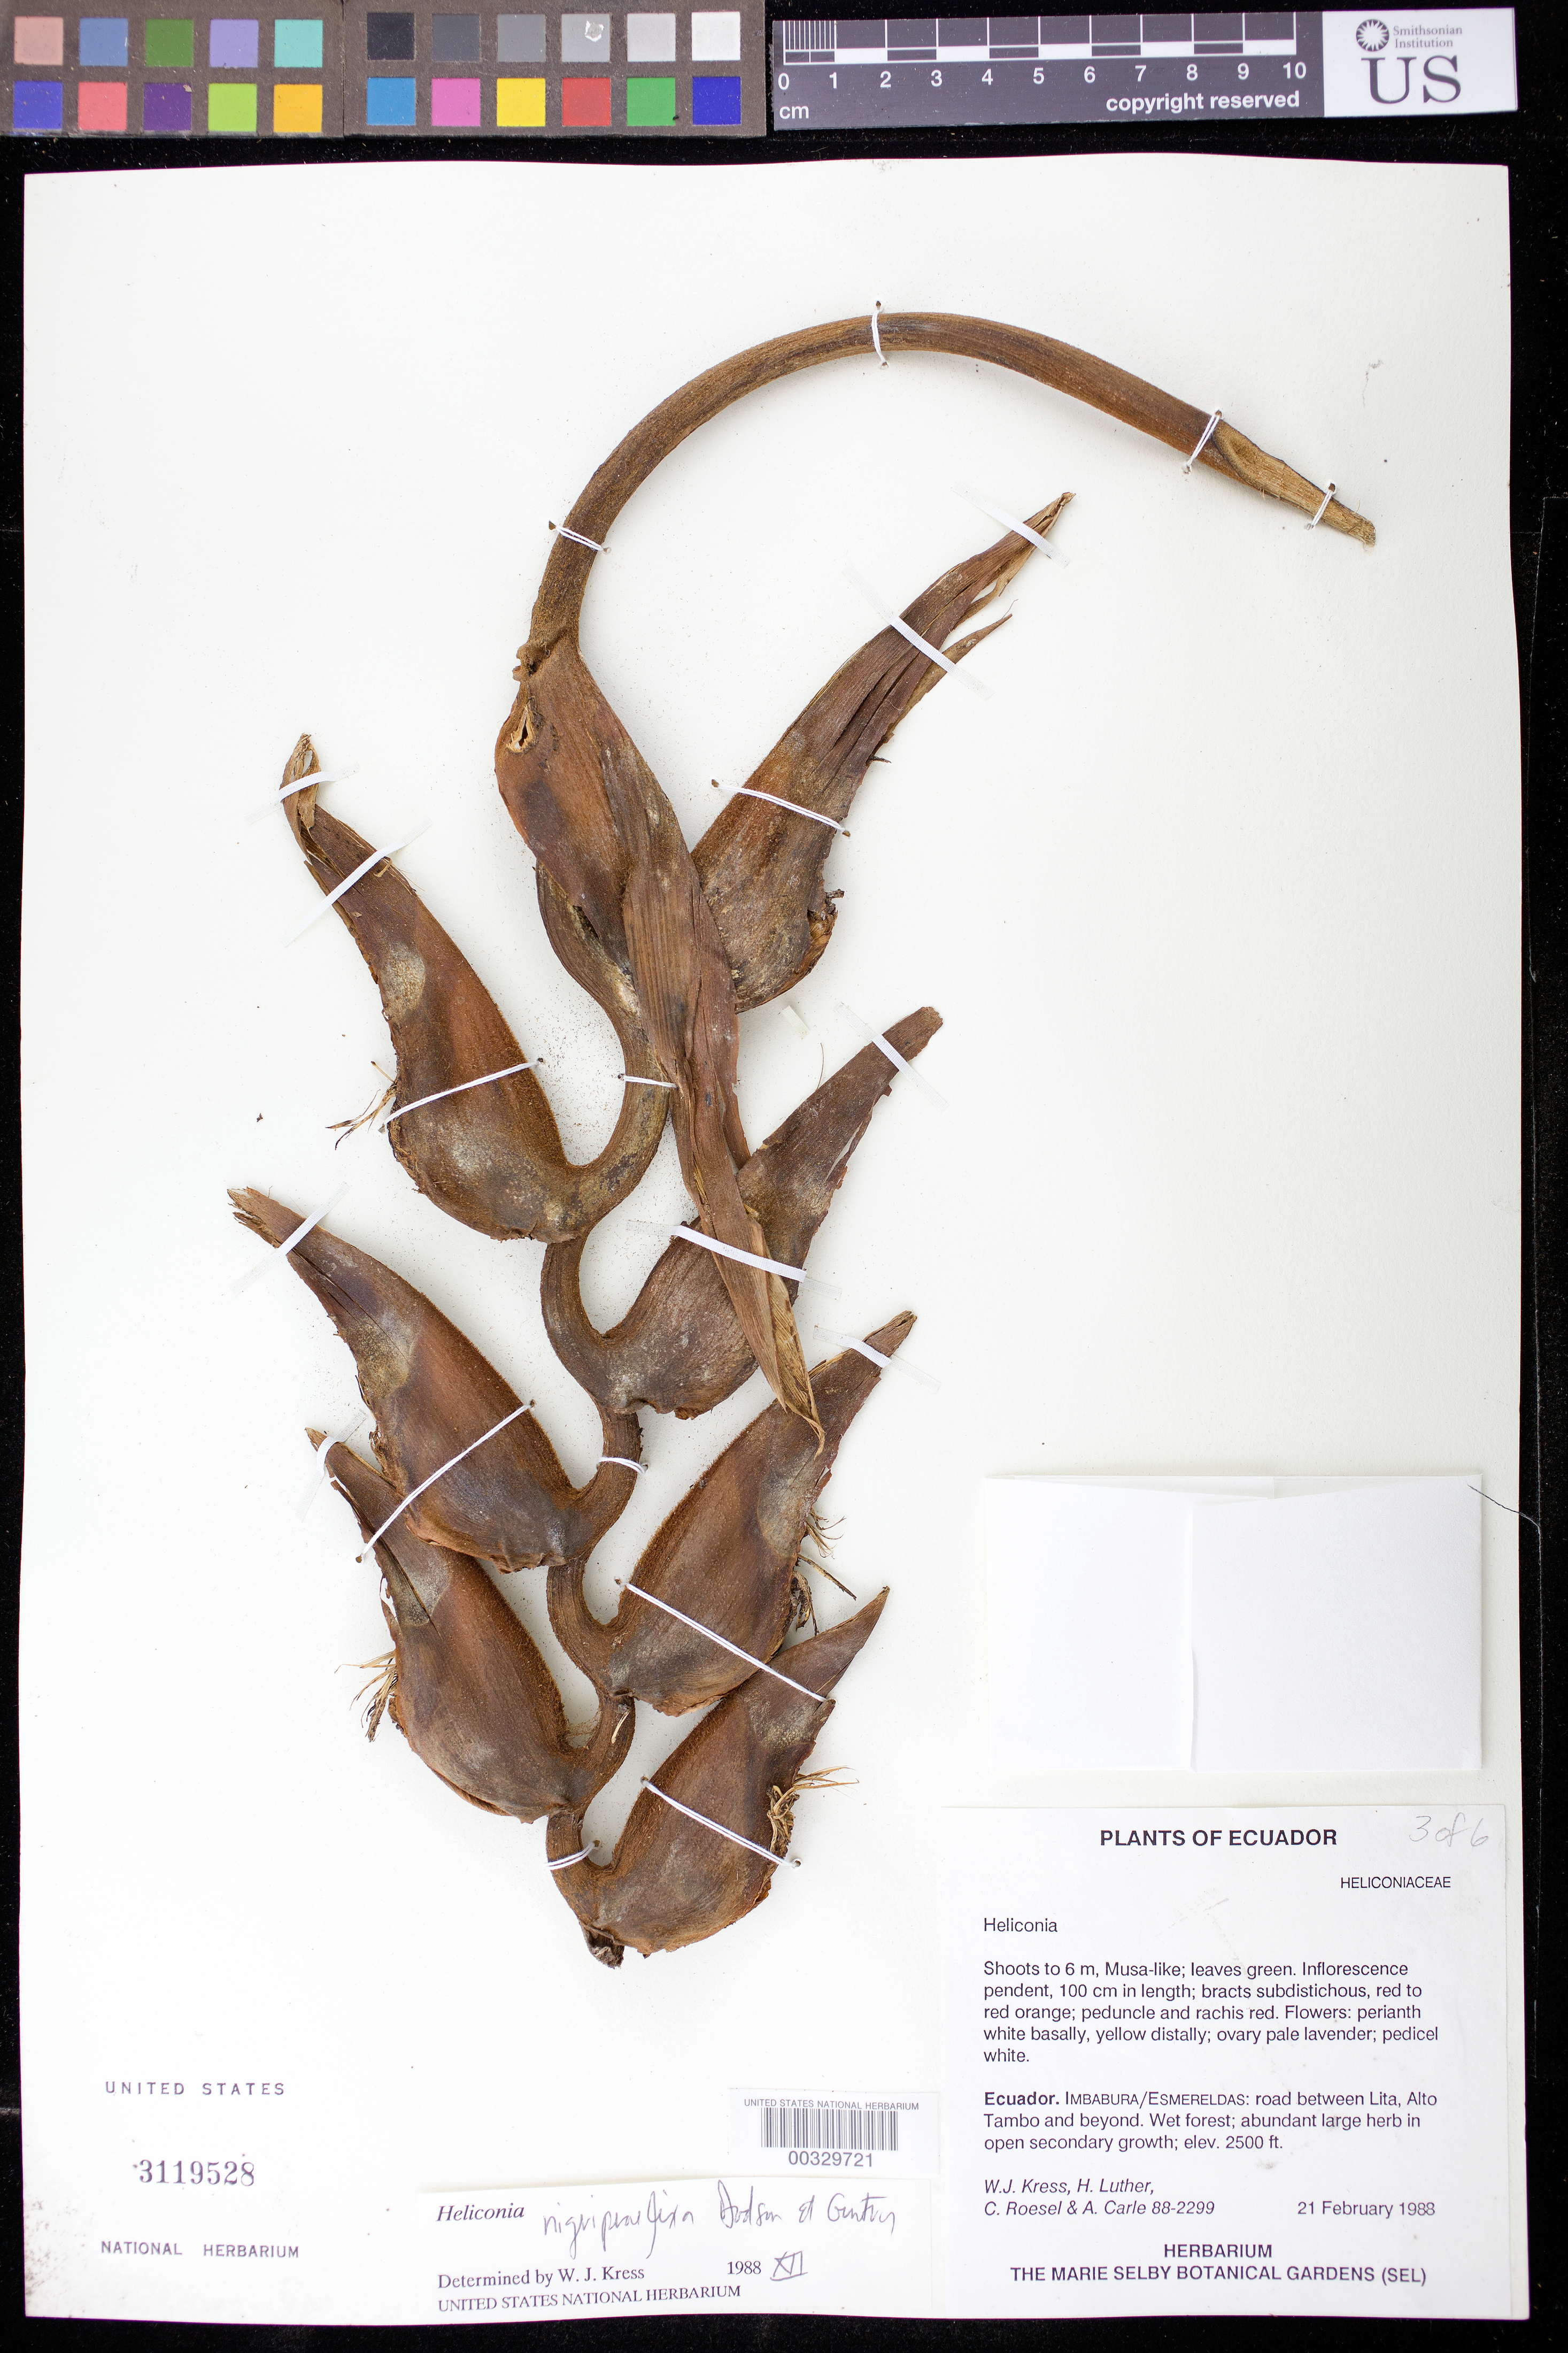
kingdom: Plantae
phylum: Tracheophyta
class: Liliopsida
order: Zingiberales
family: Heliconiaceae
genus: Heliconia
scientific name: Heliconia nigripraefixa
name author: Dodson & Gentry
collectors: W. J. Kress, Harry E. Luther, C. S. Roesel & A. Carle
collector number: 88-2299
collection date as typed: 21 Feb 1988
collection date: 1988-02-21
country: Ecuador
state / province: Esmeraldas / Imbabura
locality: Road between Lita, Alto Tambo and beyond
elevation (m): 762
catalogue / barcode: US 3119528